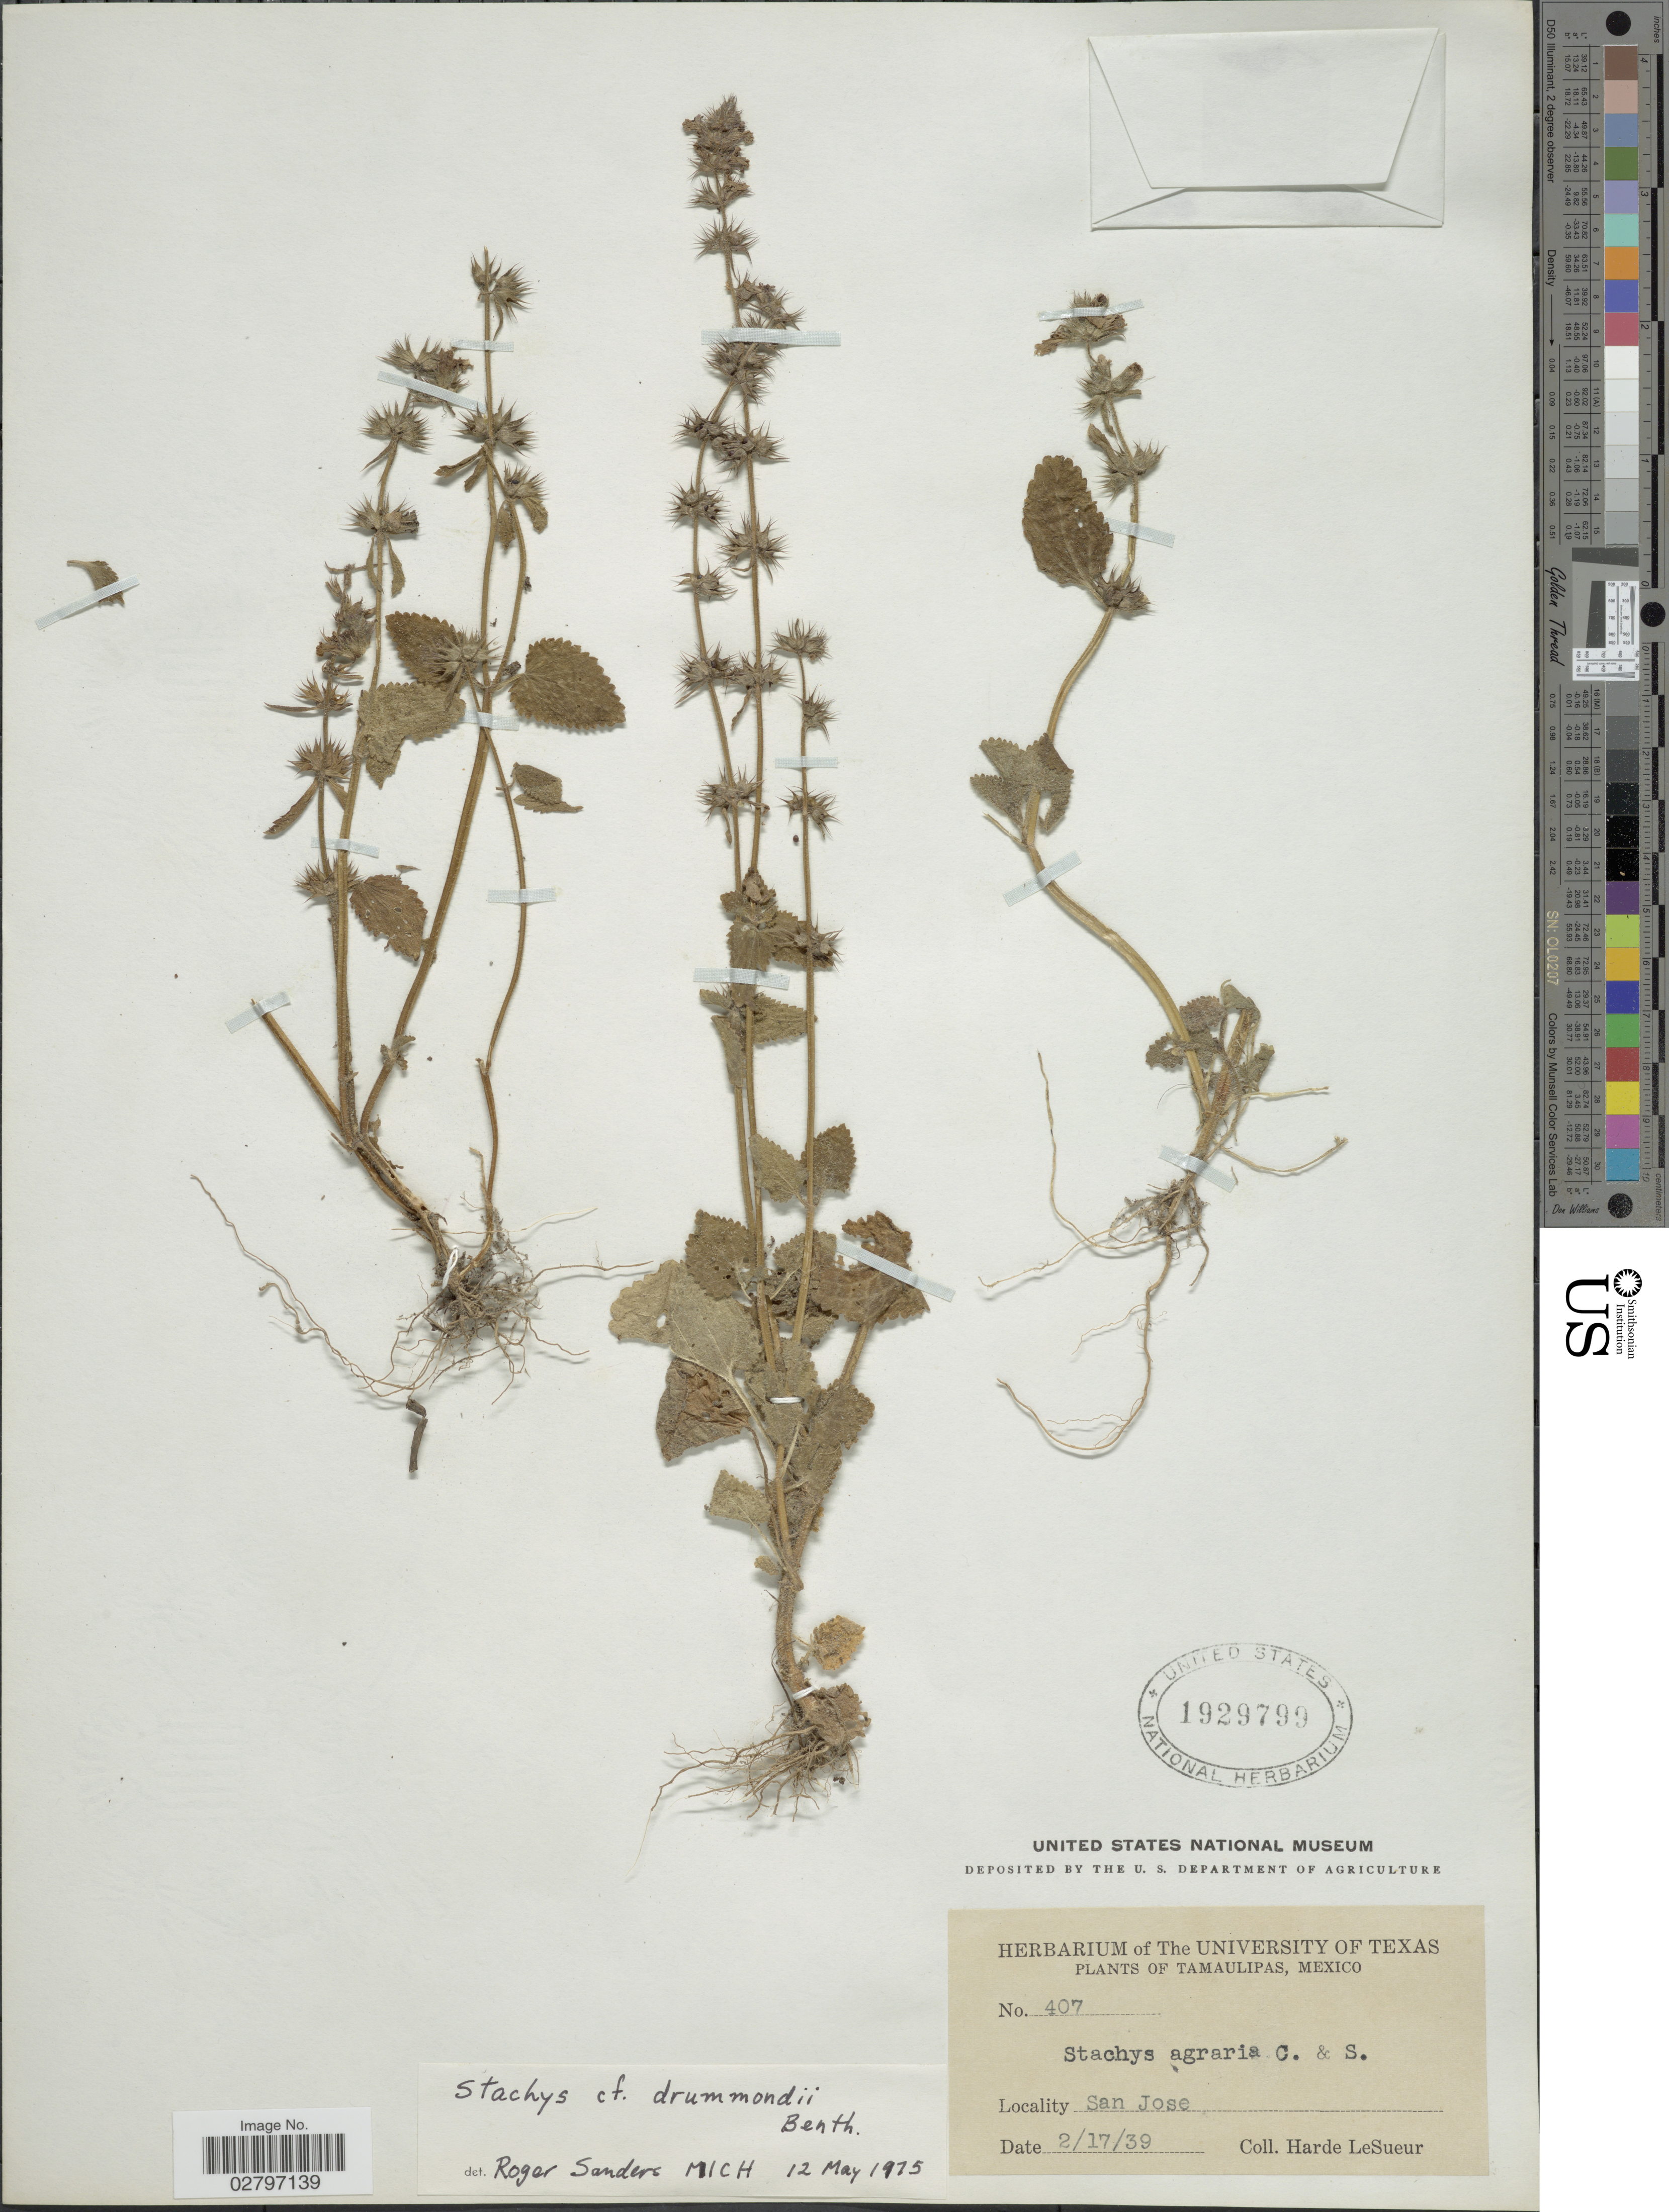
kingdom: Plantae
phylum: Tracheophyta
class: Magnoliopsida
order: Lamiales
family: Lamiaceae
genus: Stachys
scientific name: Stachys drummondii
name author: Benth.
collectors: H. LeSueur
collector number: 407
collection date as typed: Transcribed d/m/y: 17/2/39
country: Mexico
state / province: Tamaulipas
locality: San Jose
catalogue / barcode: US 1929799